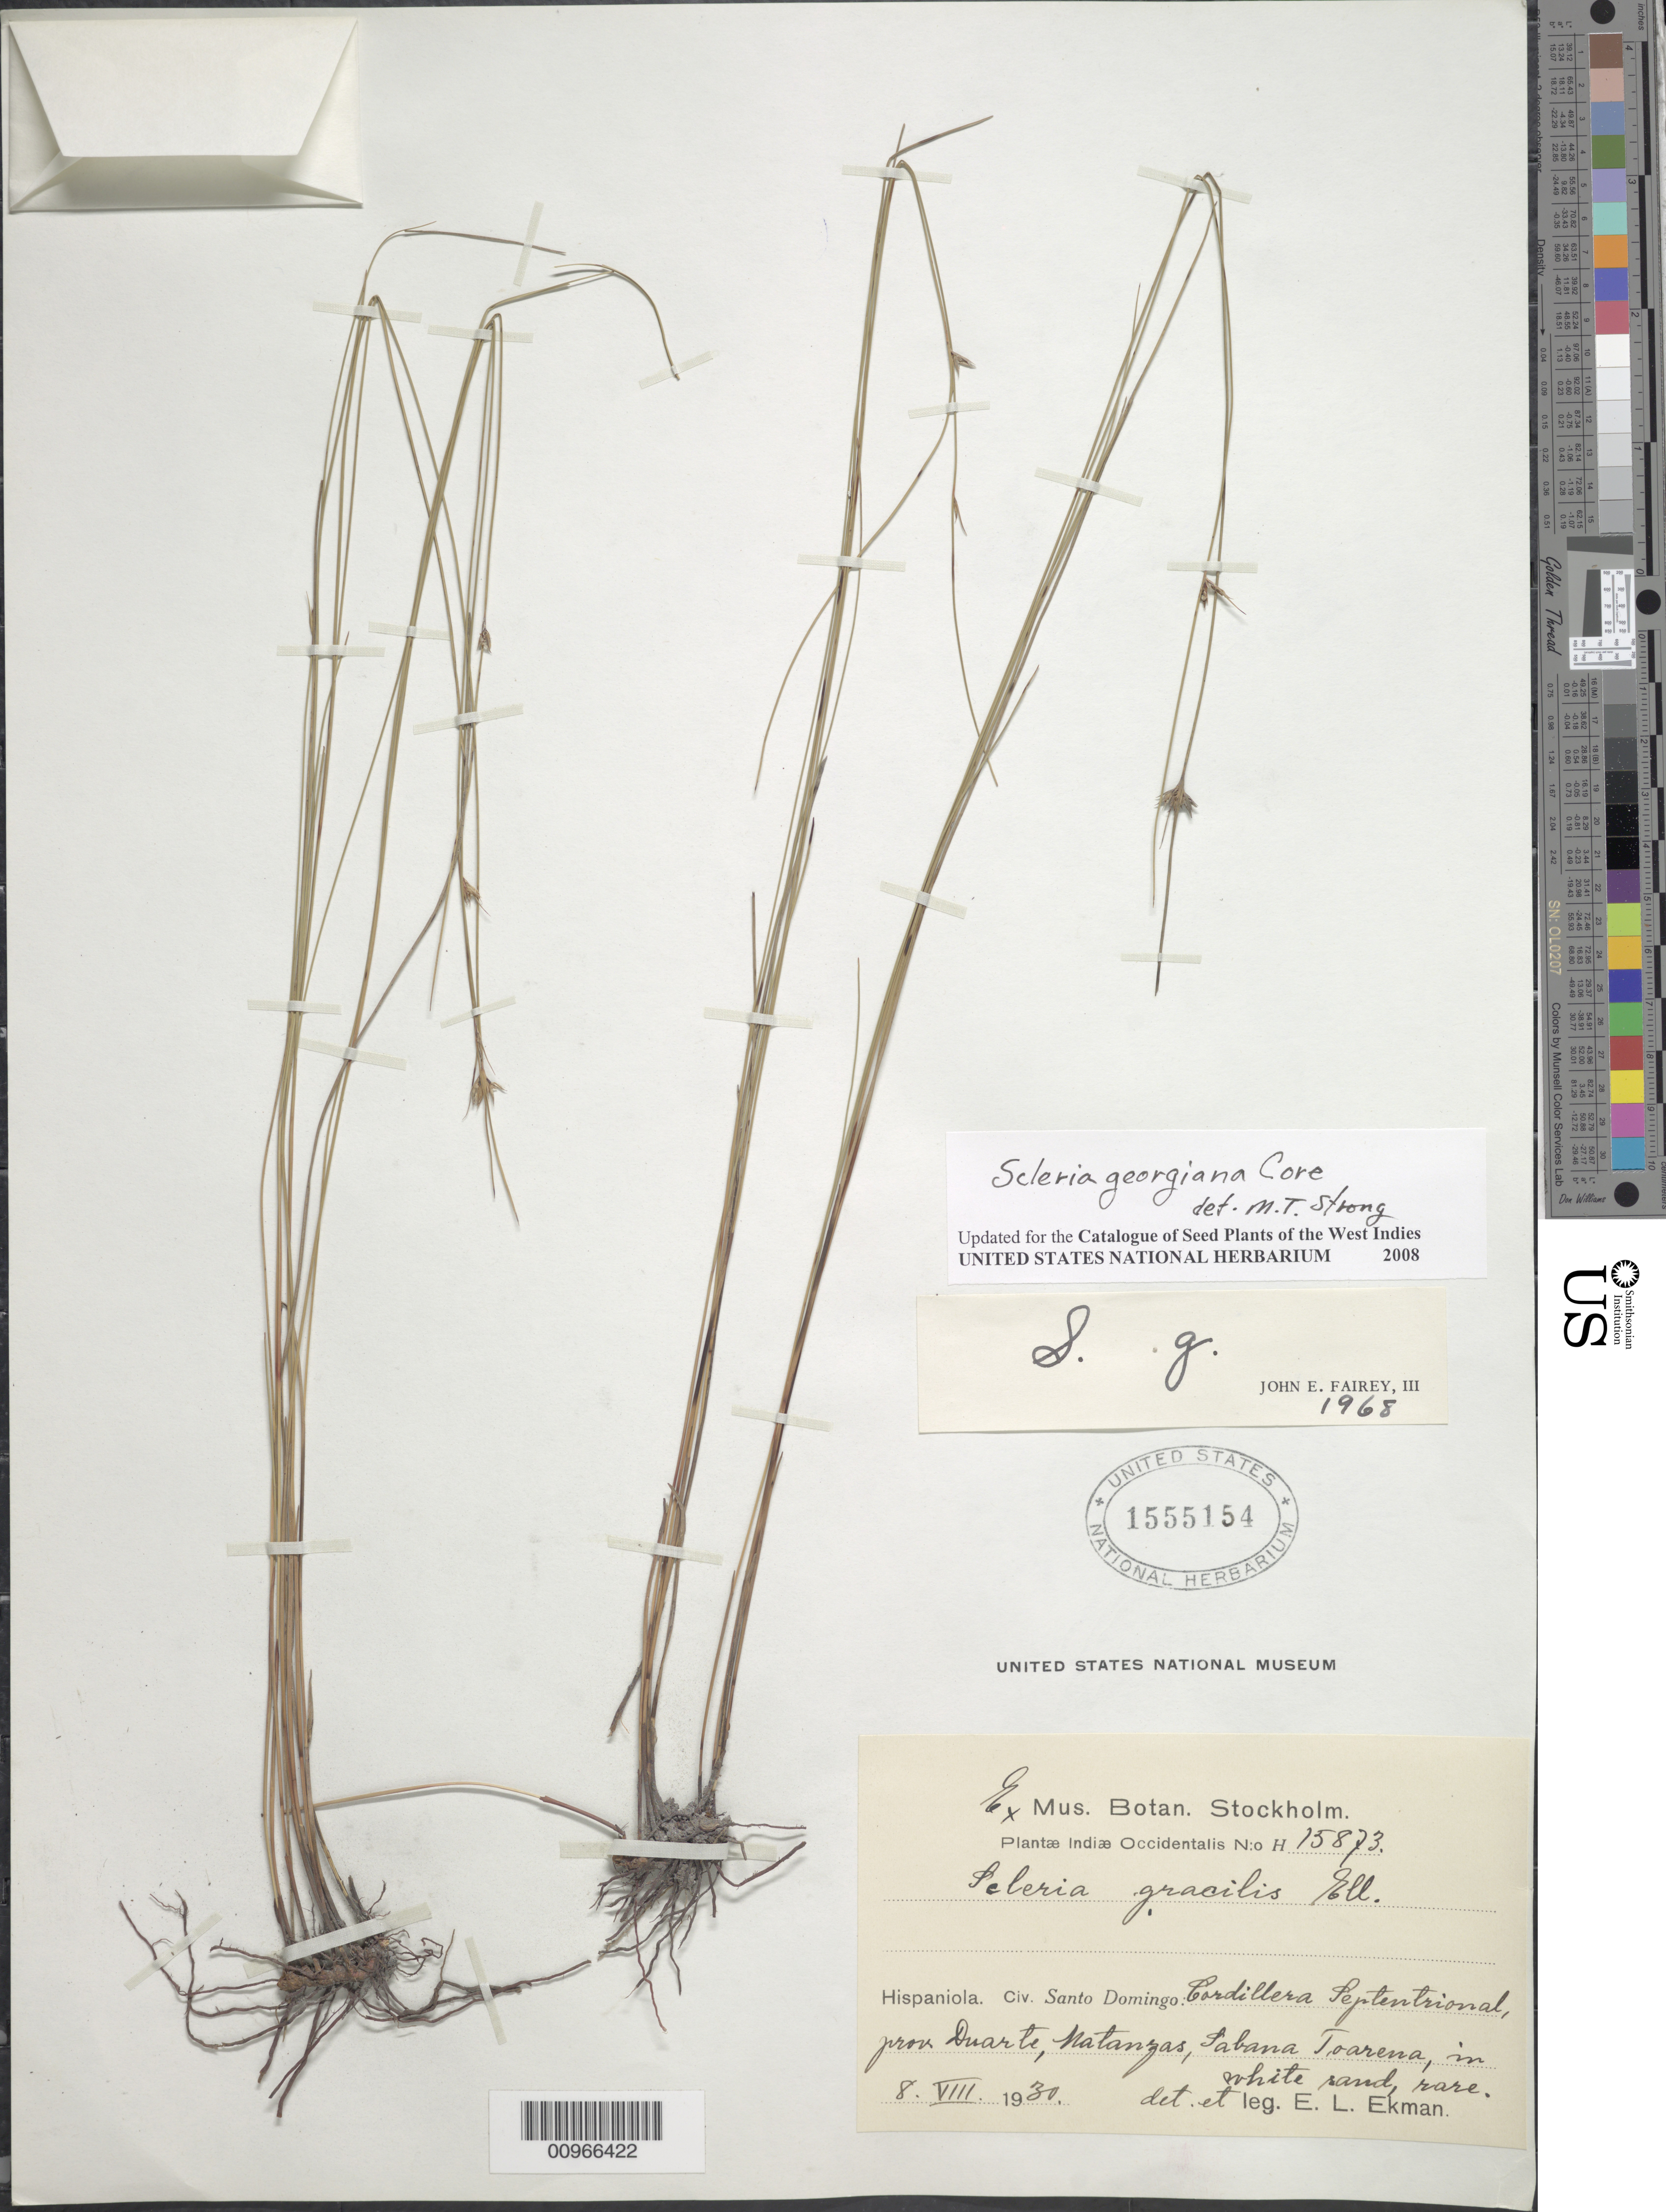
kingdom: Plantae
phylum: Tracheophyta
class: Liliopsida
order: Poales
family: Cyperaceae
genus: Scleria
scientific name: Scleria georgiana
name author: Core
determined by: Strong, M. T., (US), Smithsonian Institution - National Museum of Natural History (UNITED STATES)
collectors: E. L. Ekman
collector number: H 15873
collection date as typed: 08 Aug 1930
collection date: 1930-08-08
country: Dominican Republic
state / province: Duarte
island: Hispaniola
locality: Cordillera Septentrional, Matanzas, Sabana Toarena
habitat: In white sand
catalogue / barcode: US 1555154